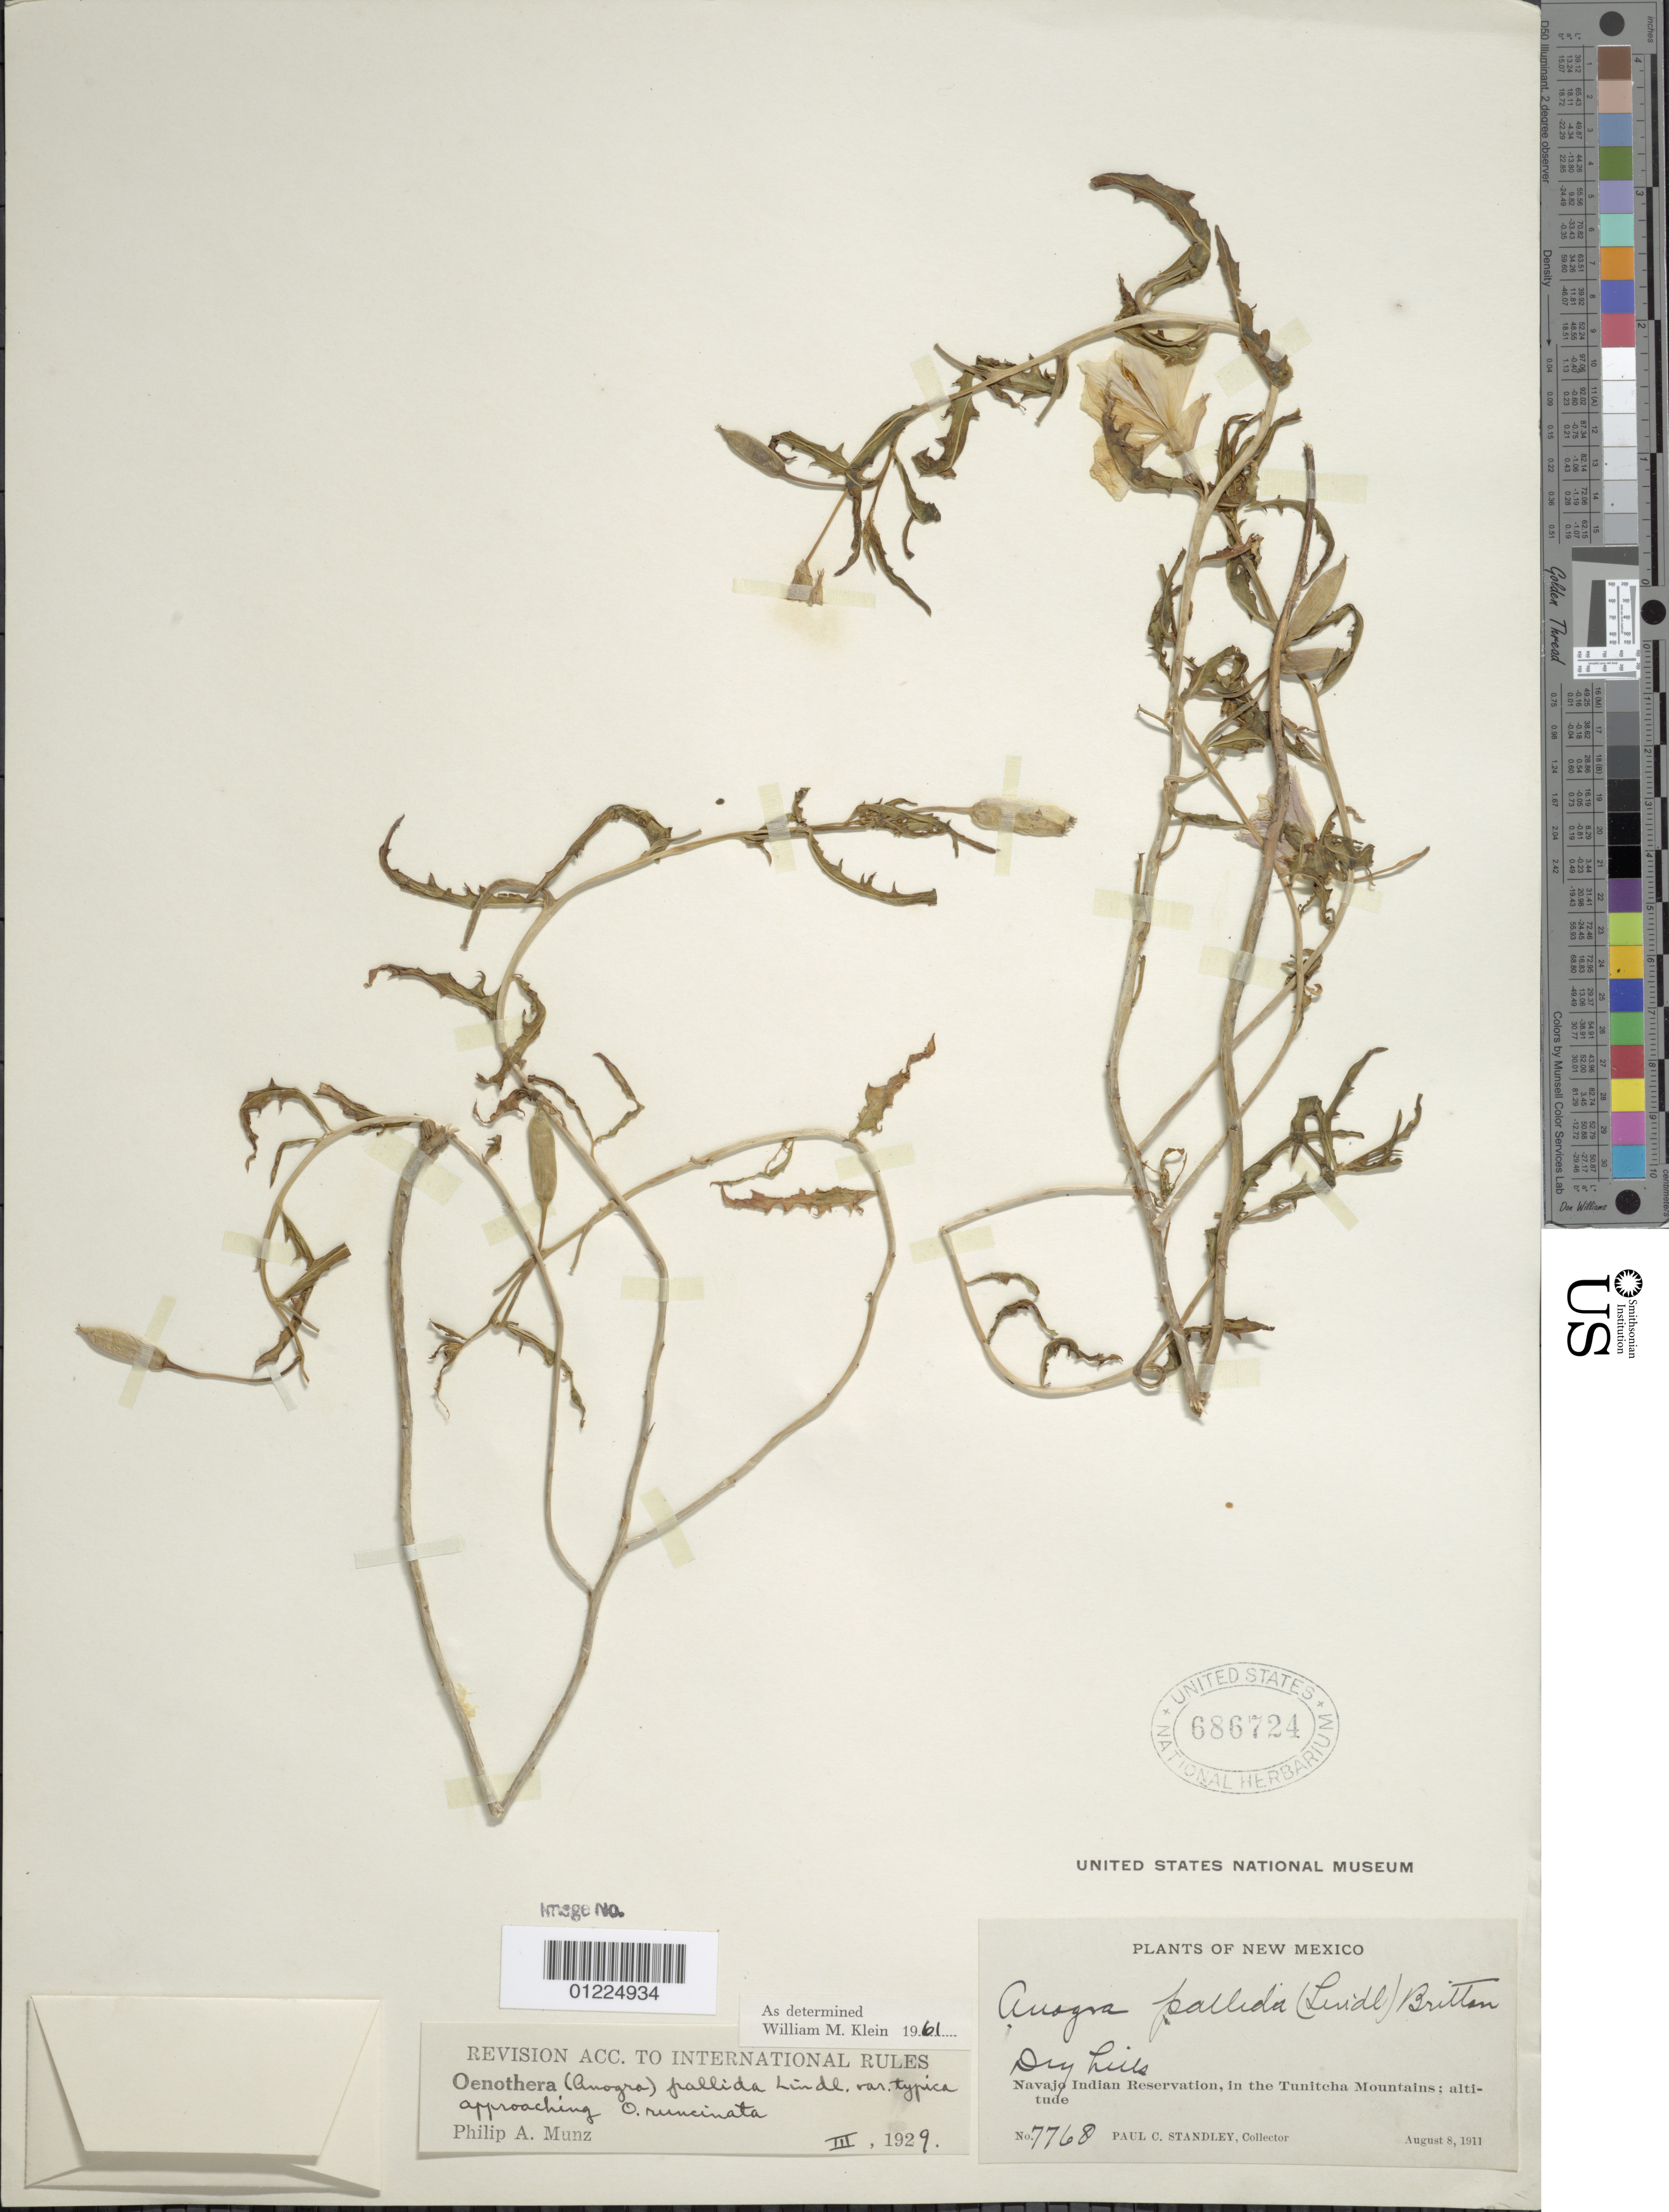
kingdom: Plantae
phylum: Tracheophyta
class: Magnoliopsida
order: Myrtales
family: Onagraceae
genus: Oenothera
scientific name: Oenothera pallida subsp. pallida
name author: Lindl.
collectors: P. C. Standley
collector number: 7768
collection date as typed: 08 Aug 1911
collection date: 1911-08-08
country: United States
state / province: New Mexico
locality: Navajo Indian Reservation, in the Tunitcha Mountains.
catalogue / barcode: US 686724